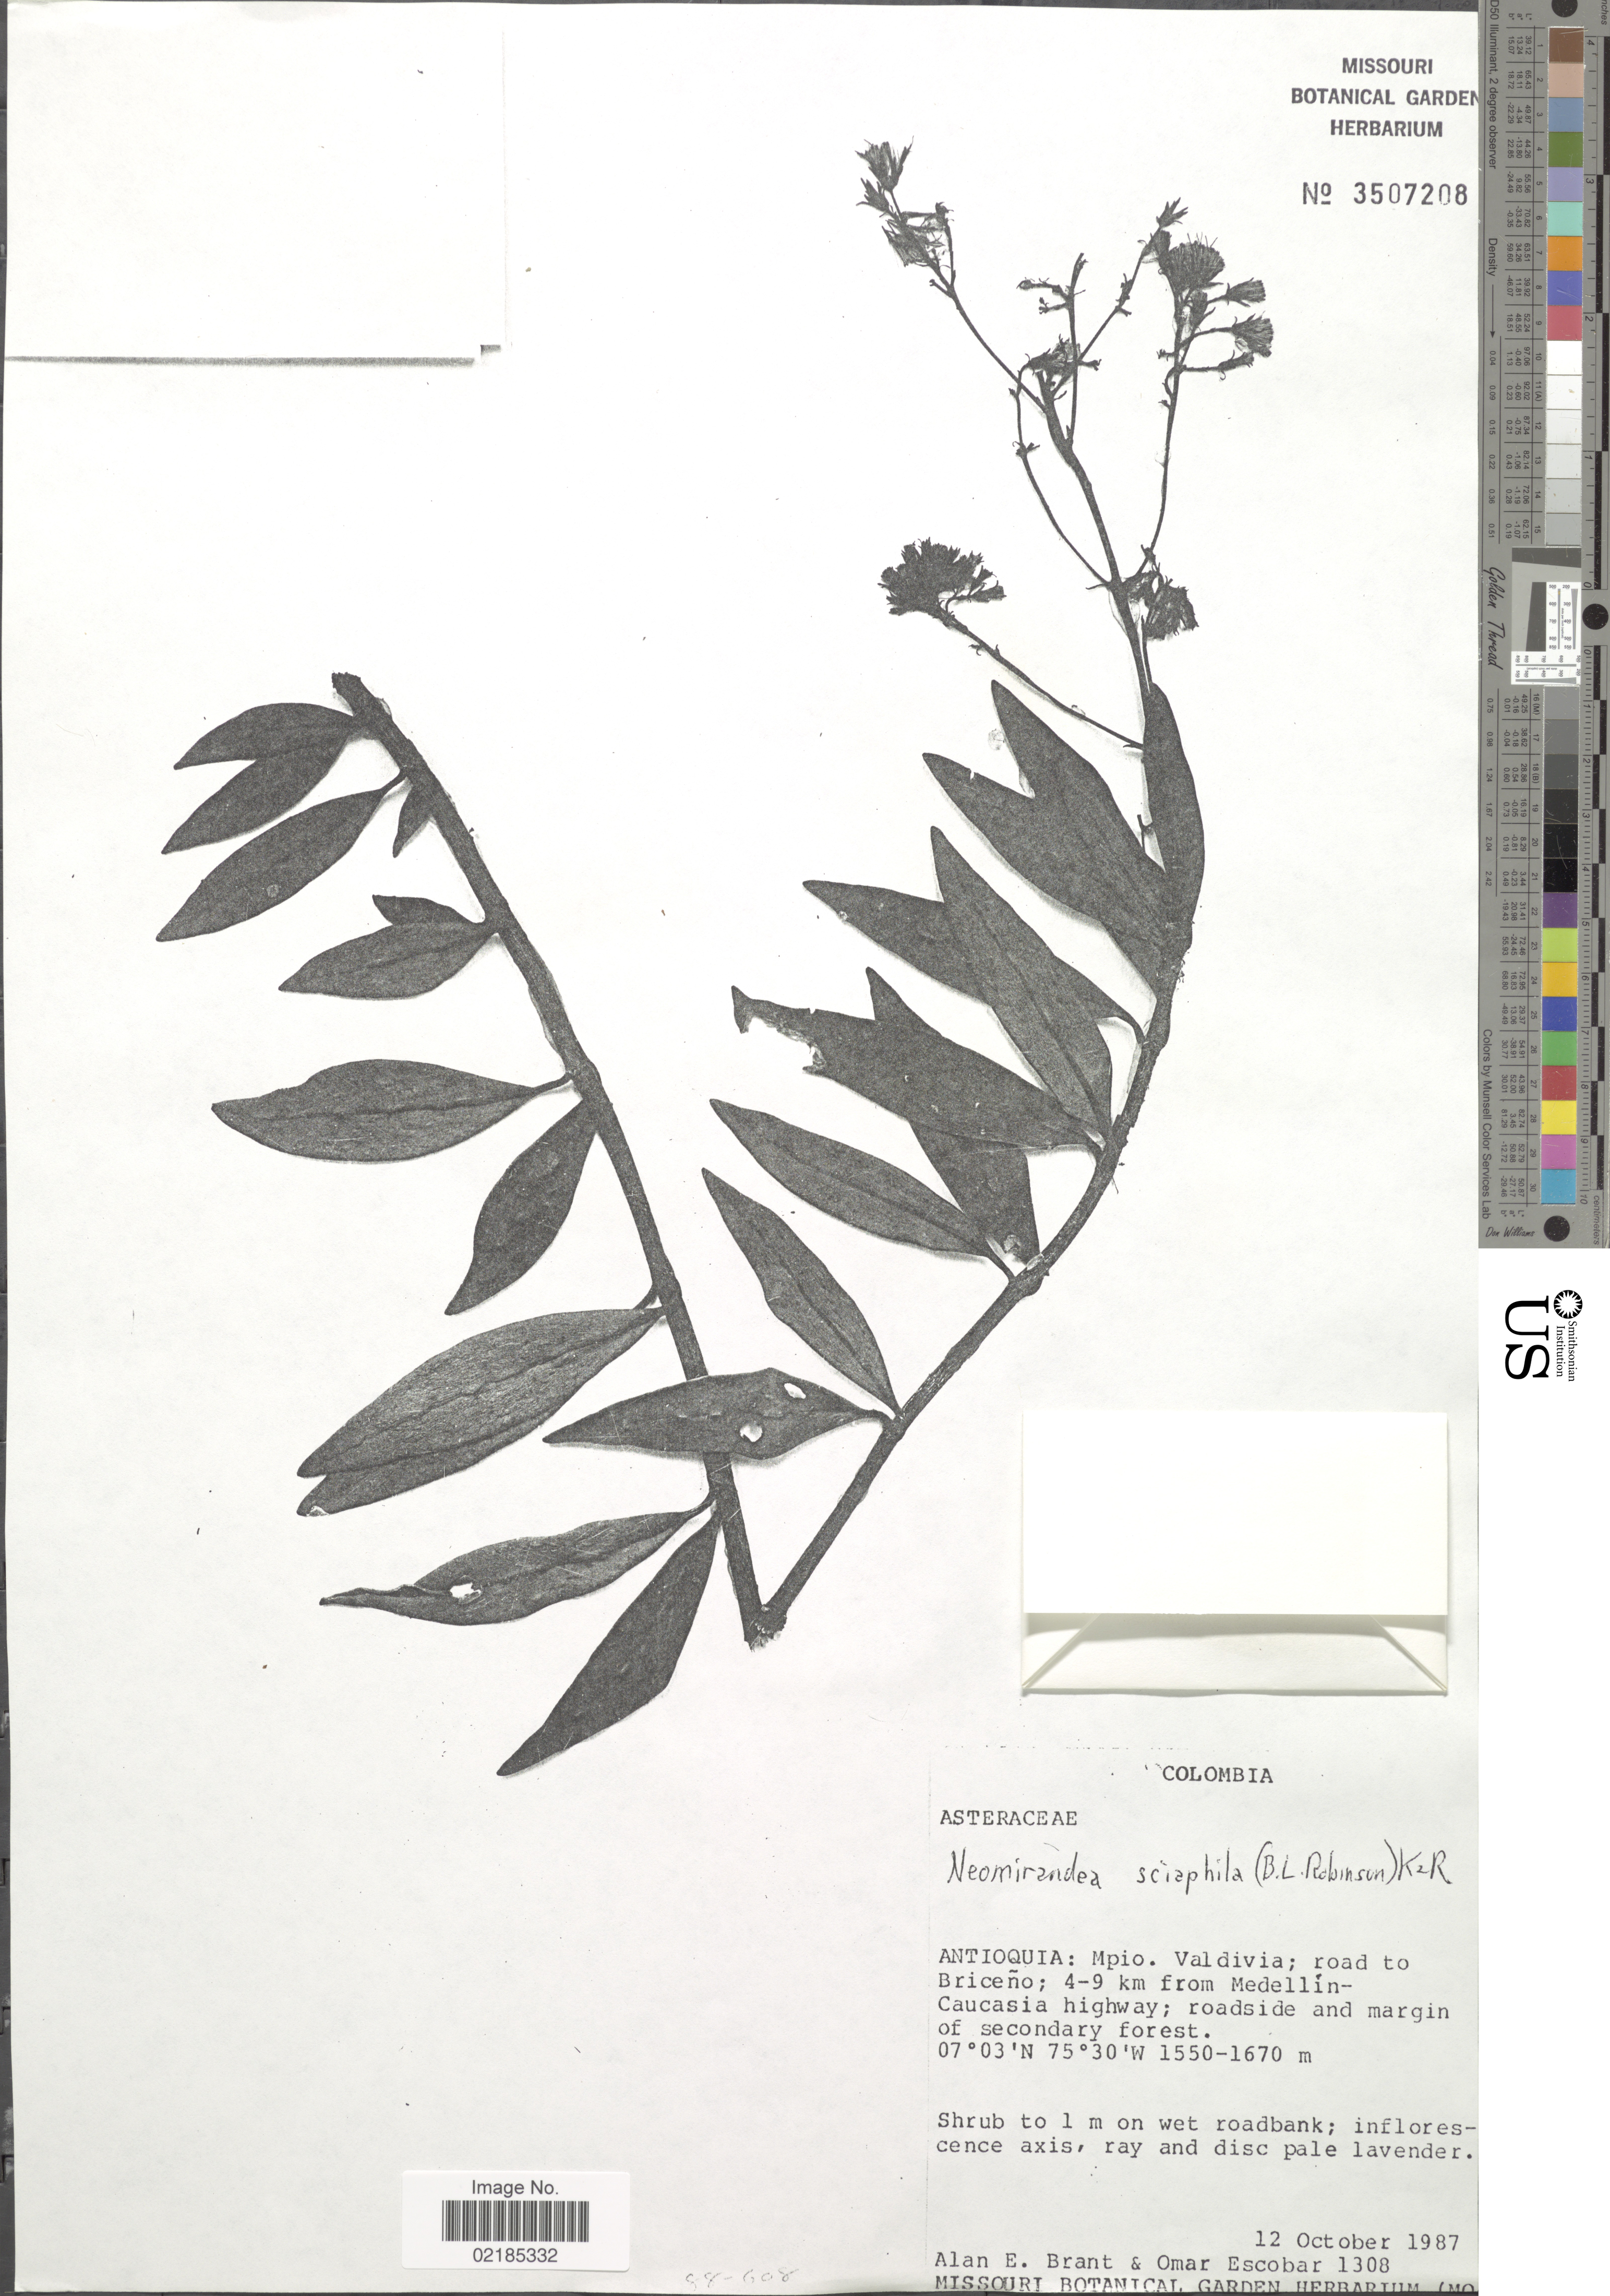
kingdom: Plantae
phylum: Tracheophyta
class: Magnoliopsida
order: Asterales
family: Asteraceae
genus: Neomirandea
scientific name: Neomirandea sciaphila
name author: (B.L. Rob.) R.M. King & H. Rob.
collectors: A. Brant & O. D. Escobar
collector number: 1308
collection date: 1987-10-12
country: Colombia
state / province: Antioquia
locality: Mpio. Vladivia; road to Brinceno; 4-9 km from Medellin-Caucasia highway; roadside and margin of secondary forest.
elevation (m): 1550